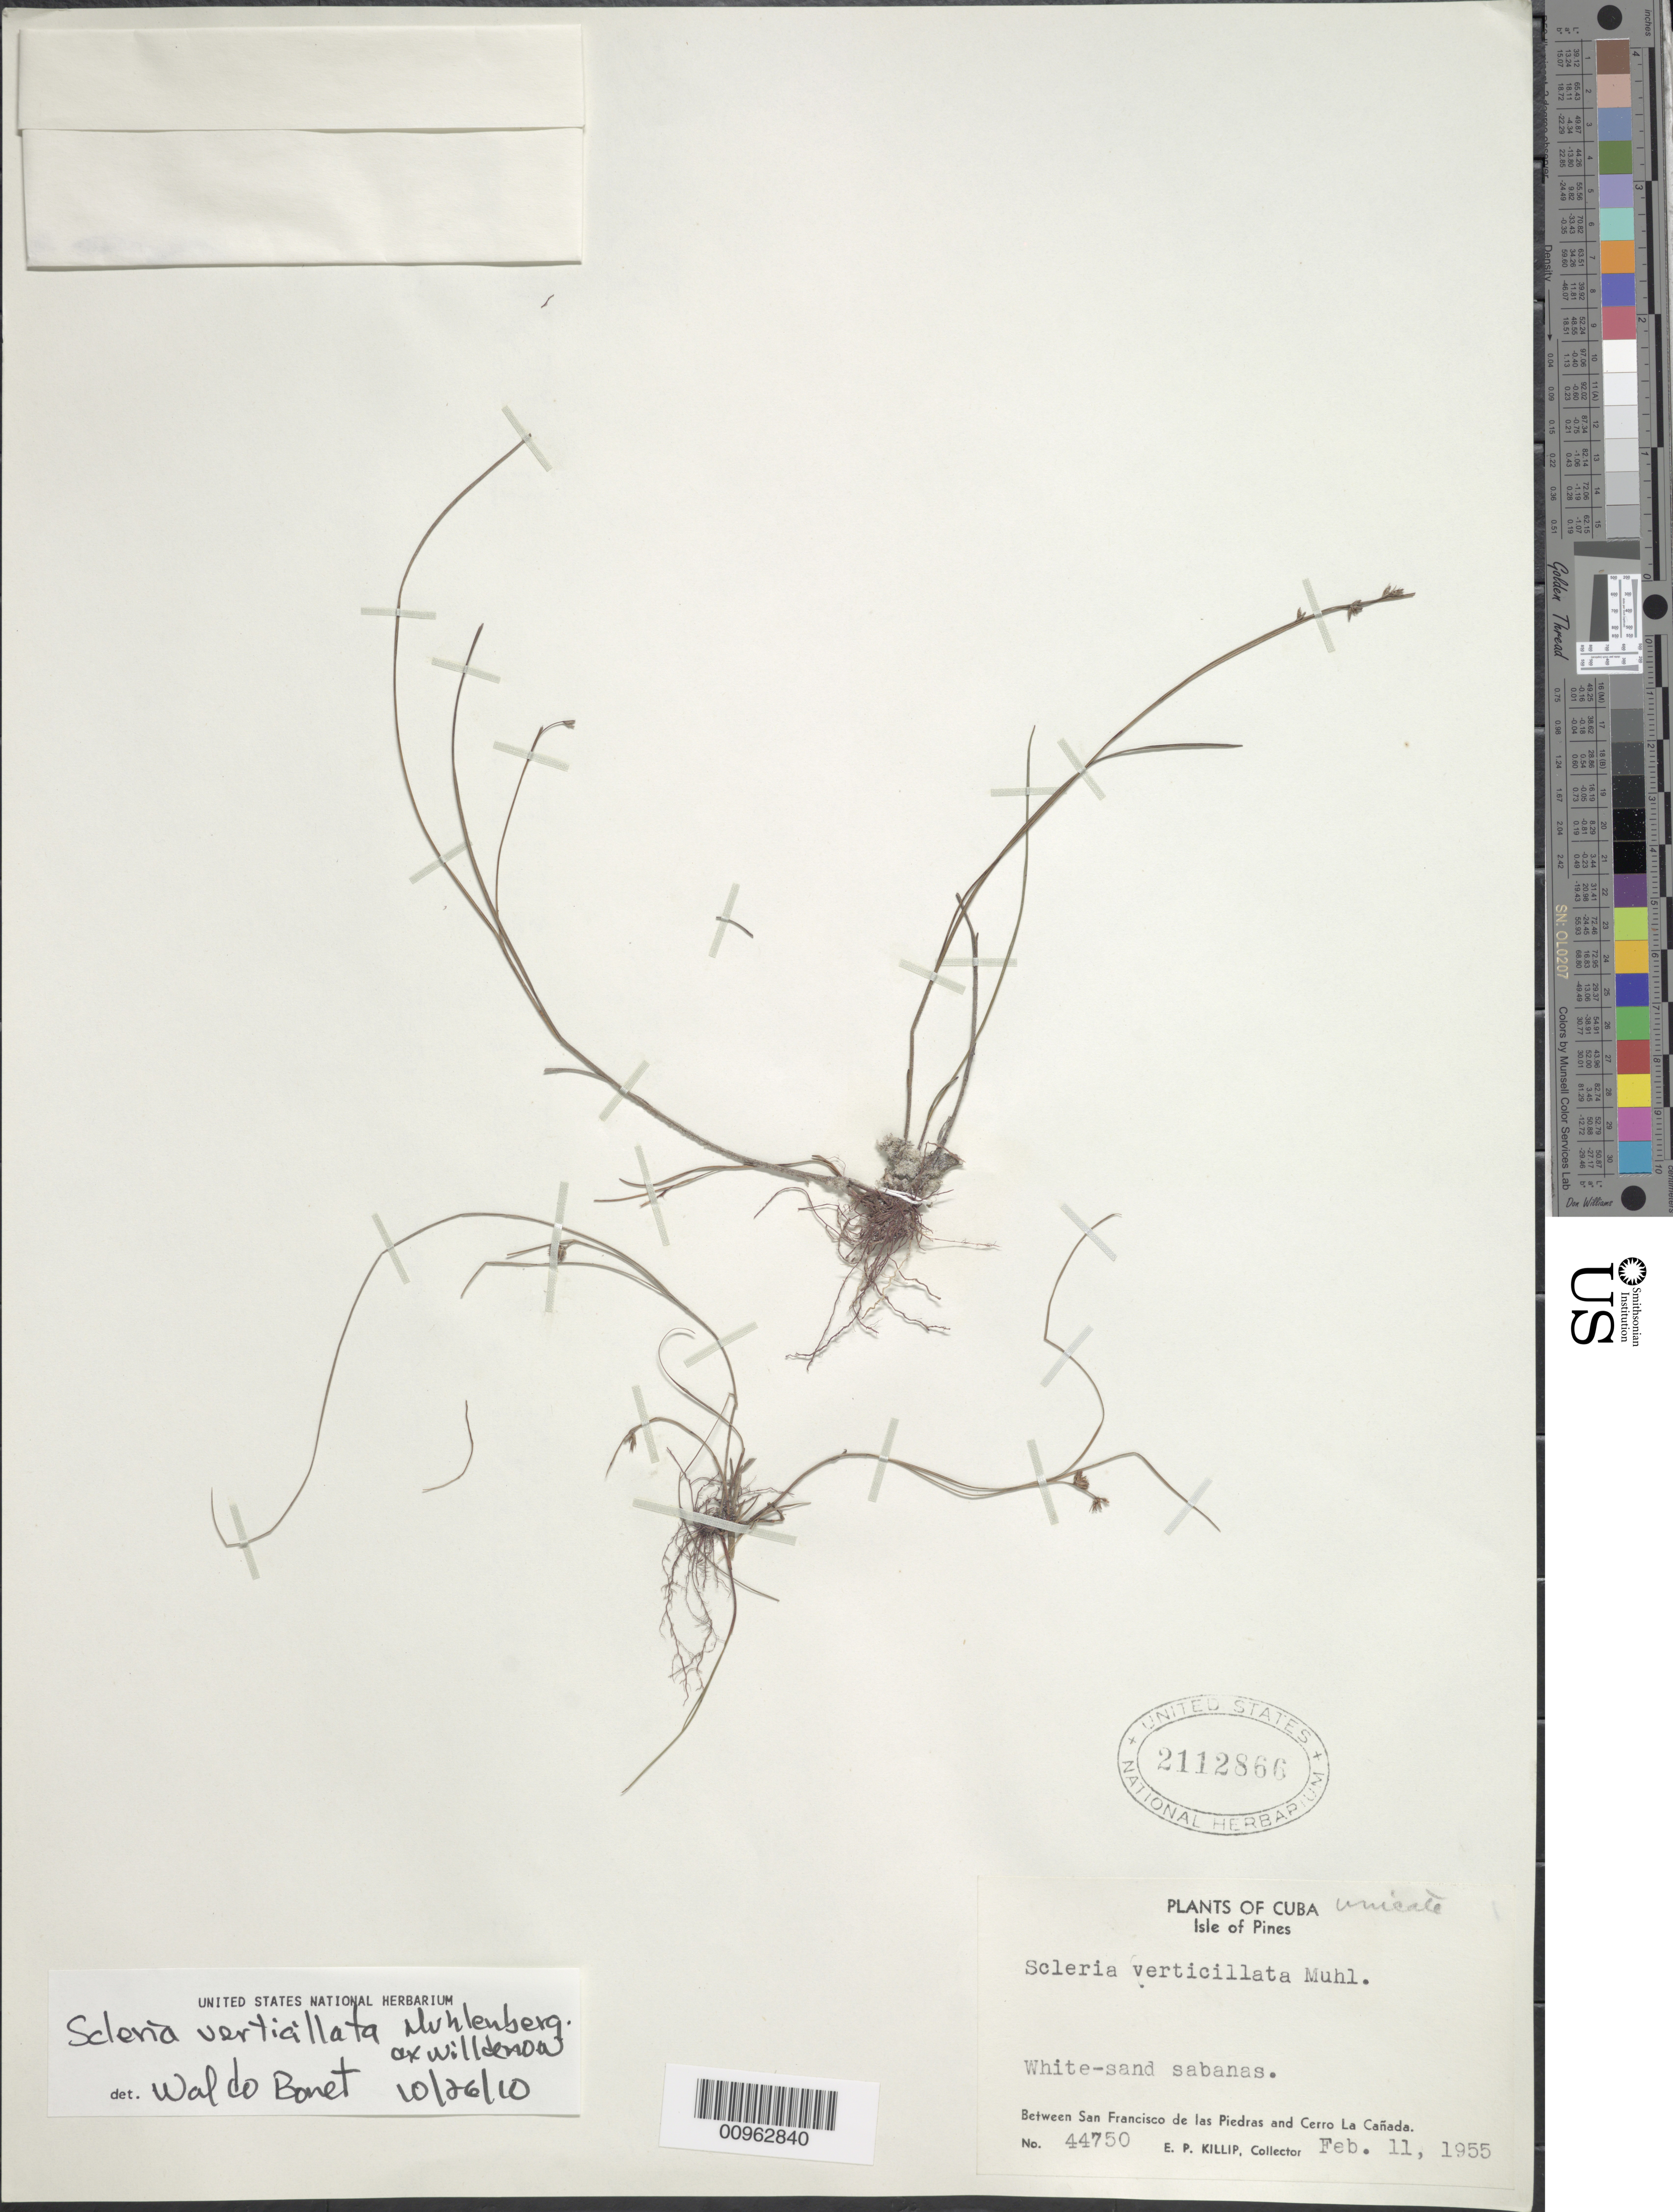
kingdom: Plantae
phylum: Tracheophyta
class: Liliopsida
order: Poales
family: Cyperaceae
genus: Scleria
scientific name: Scleria verticillata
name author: Muhl. ex Willd.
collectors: E. P. Killip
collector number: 44750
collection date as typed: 11 Feb 1955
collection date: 1955-02-11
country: Cuba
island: Isla de la Juventud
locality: Isle of Pines, between San Francisco de las Piedras and Cerro La Cañada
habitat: White-sand sabanas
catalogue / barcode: US 2112866